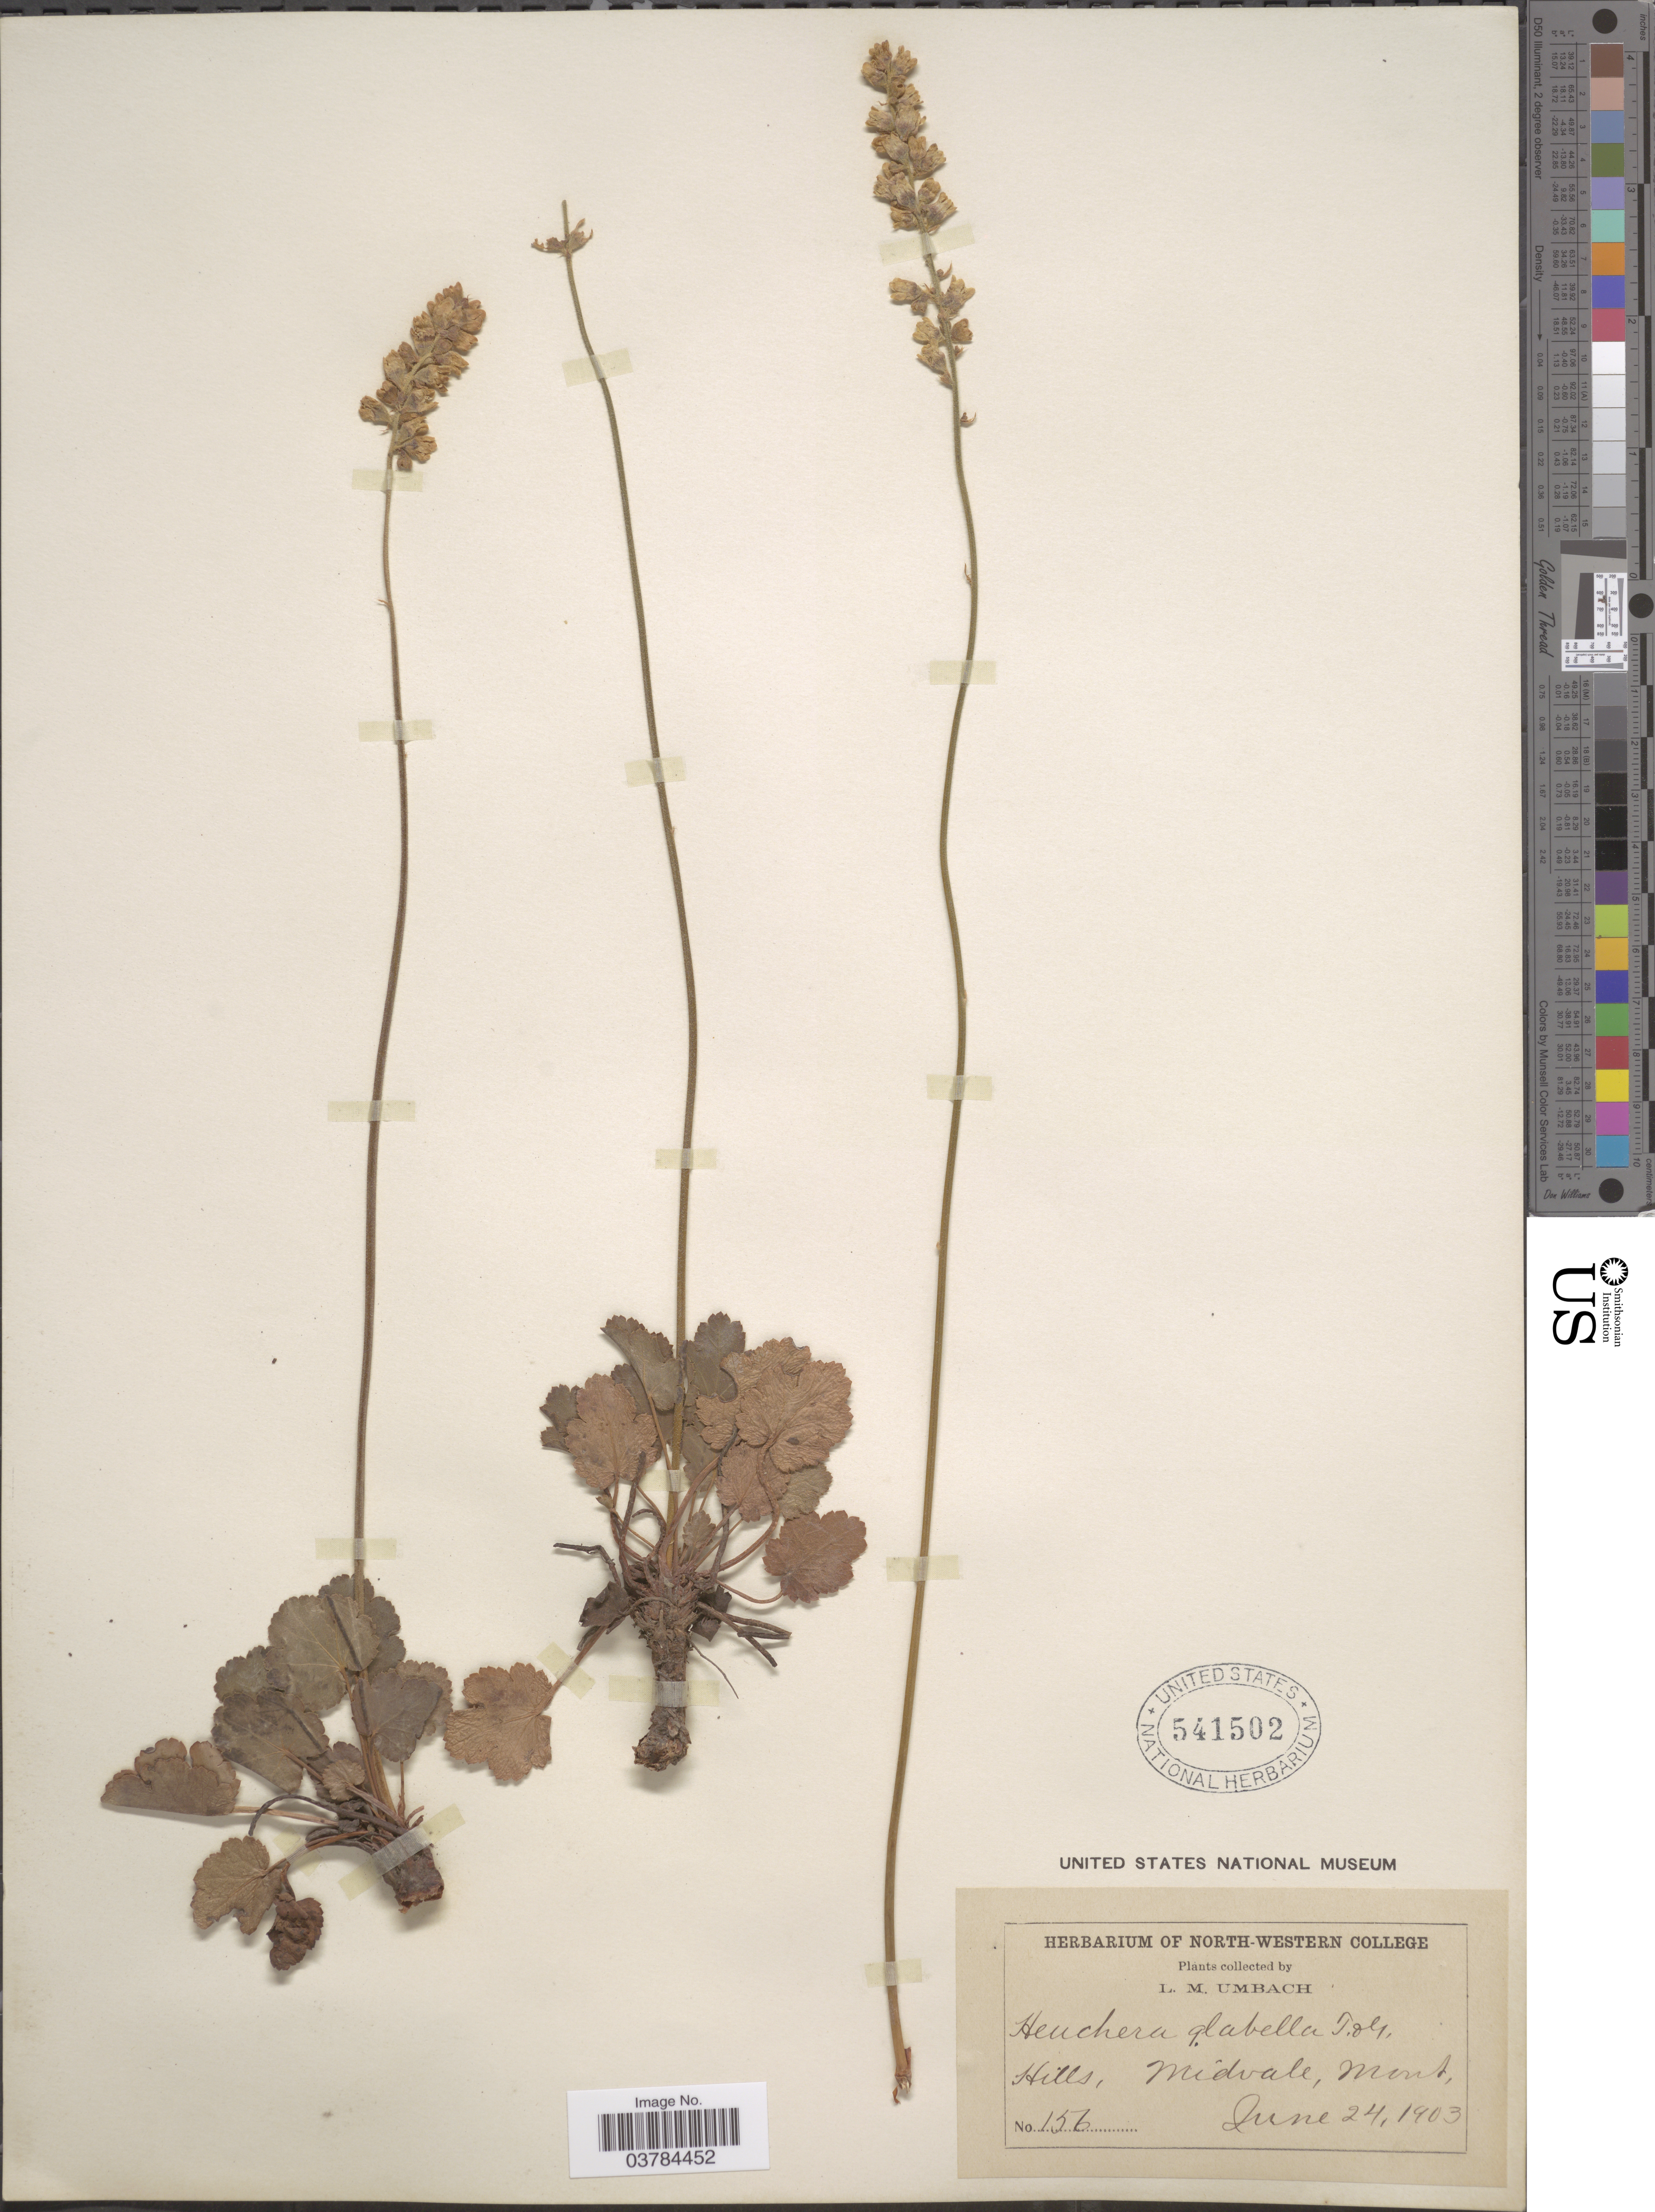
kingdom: Plantae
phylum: Tracheophyta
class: Magnoliopsida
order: Saxifragales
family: Saxifragaceae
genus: Heuchera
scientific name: Heuchera glabella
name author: Torr. & A. Gray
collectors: L. M. Umbach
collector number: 156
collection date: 1903-06-24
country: United States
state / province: Montana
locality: Hills, Midvale.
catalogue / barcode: US 541502